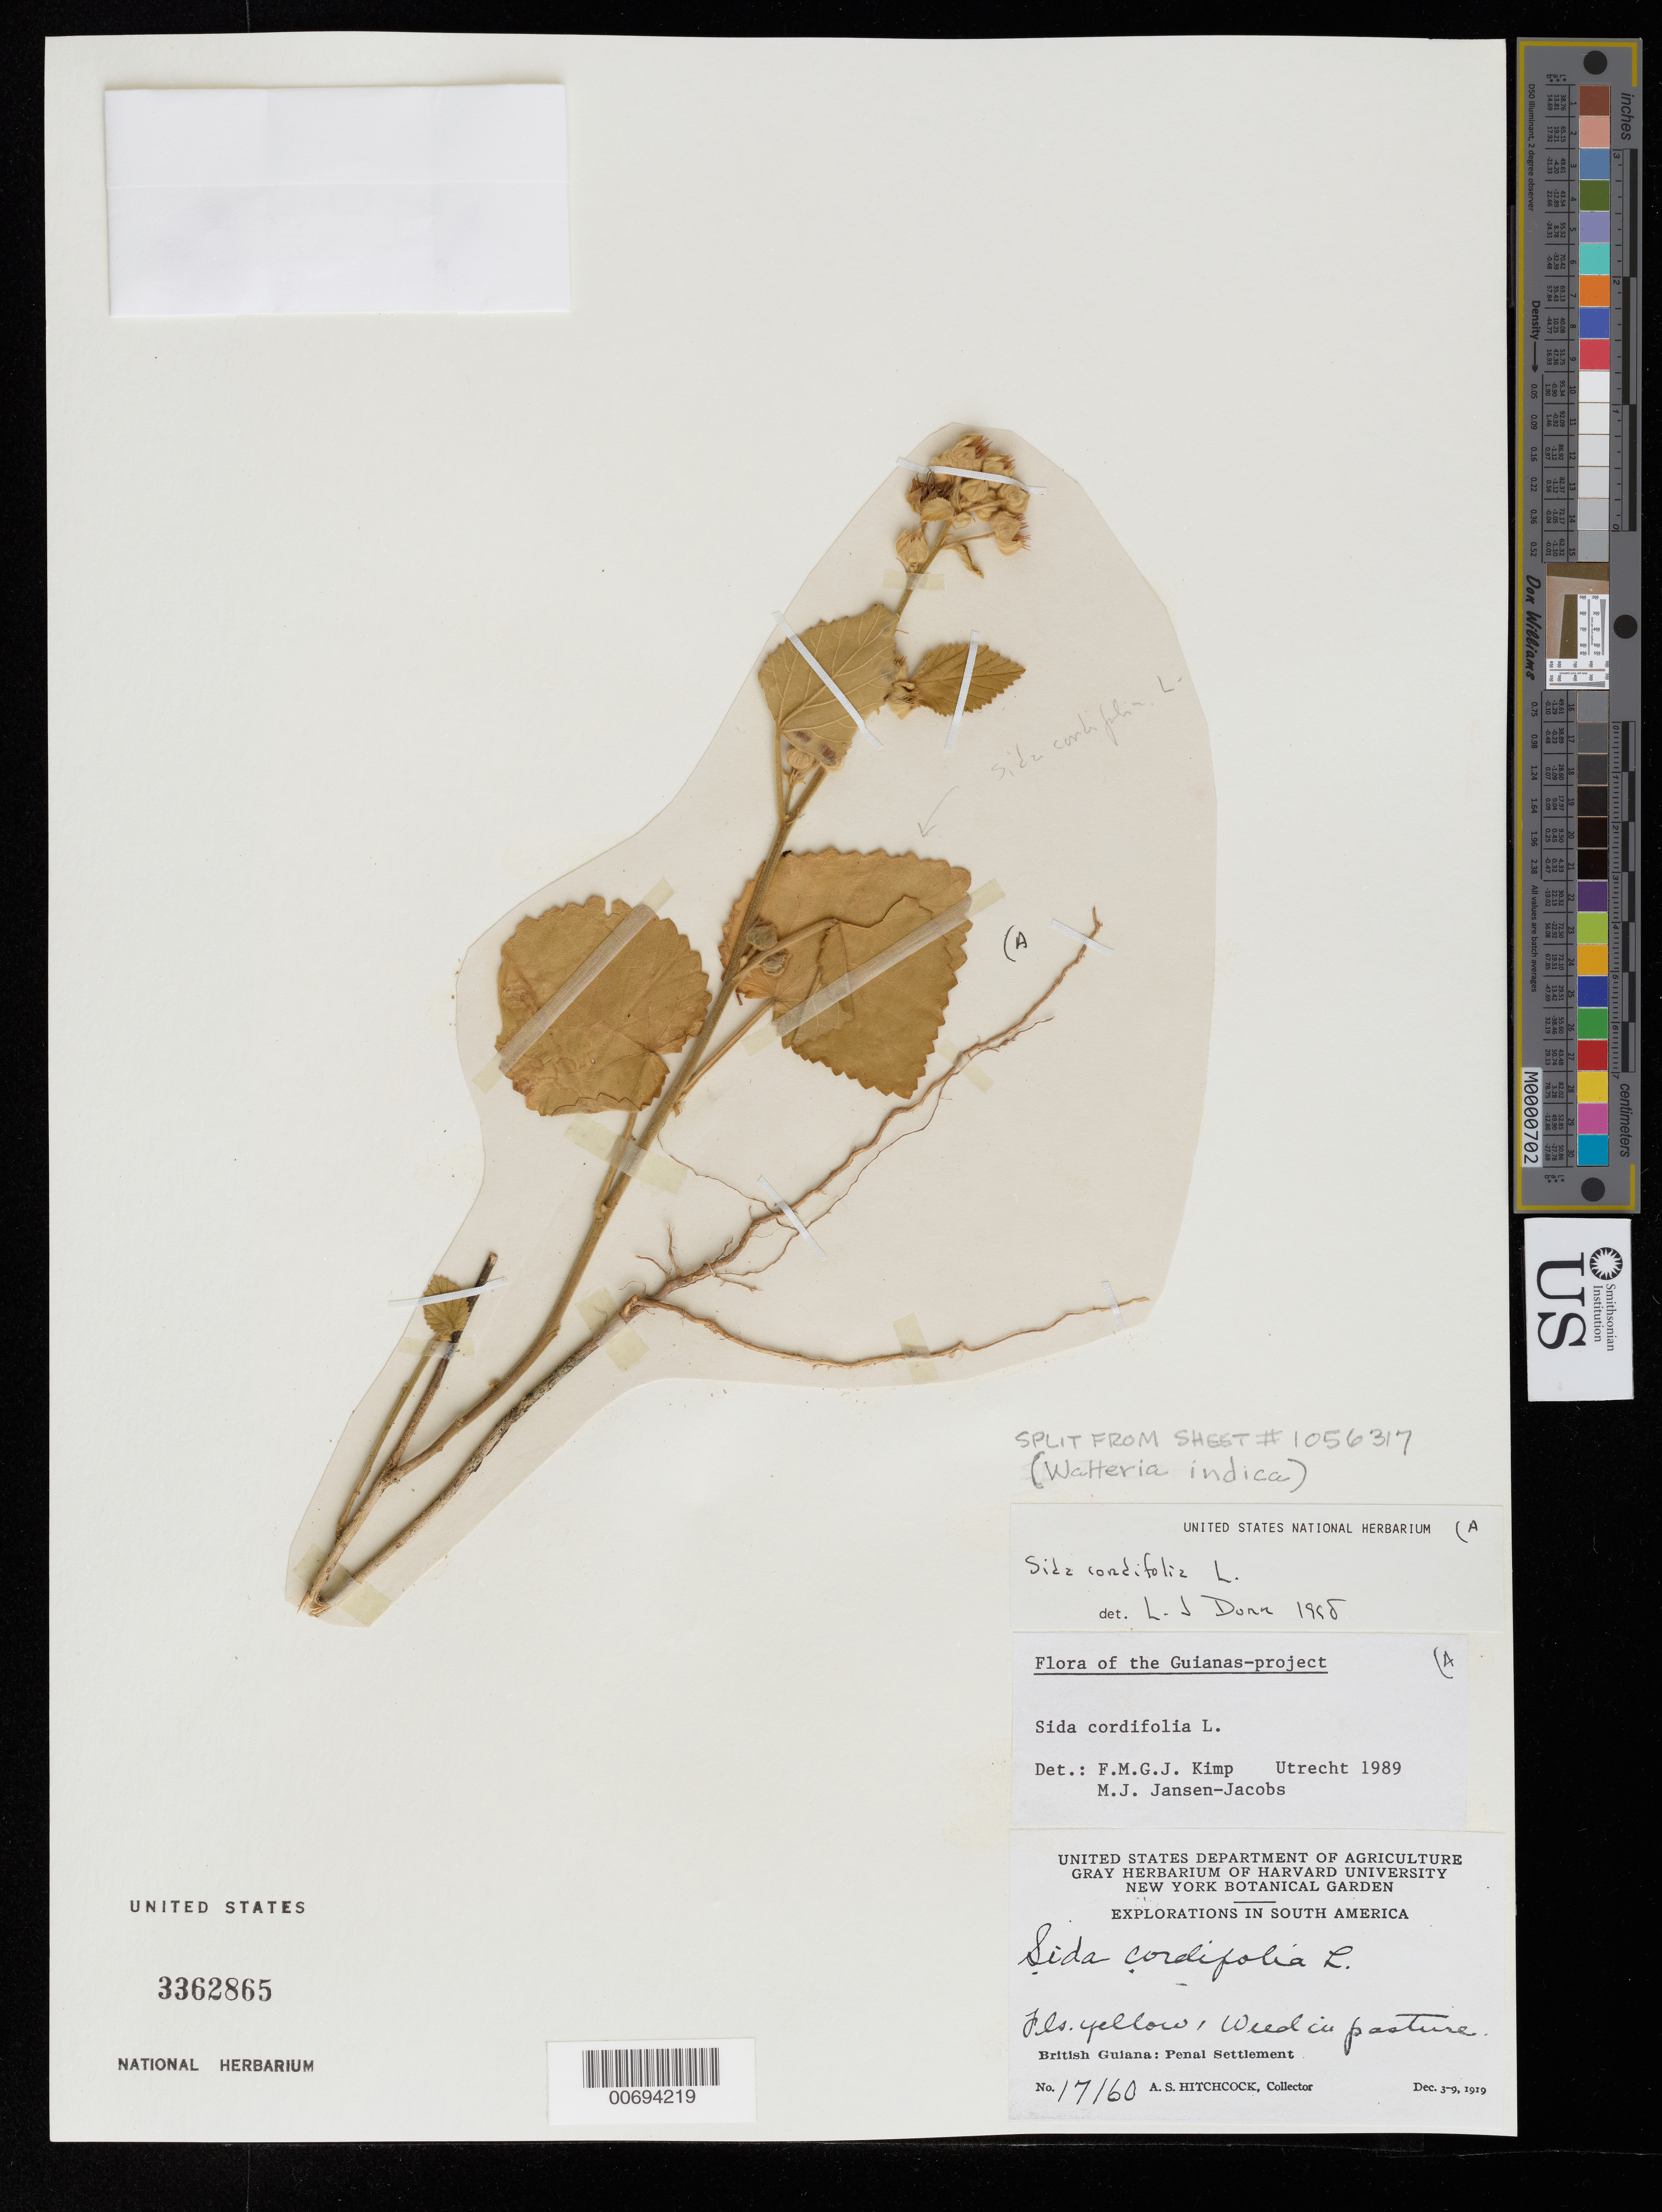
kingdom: Plantae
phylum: Tracheophyta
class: Magnoliopsida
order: Malvales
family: Malvaceae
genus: Sida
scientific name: Sida cordifolia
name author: L.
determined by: Dorr, L. J., (BOT), Smithsonian Institution - National Museum of Natural History (UNITED STATES)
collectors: A. S. Hitchcock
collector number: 17160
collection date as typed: Dec. 3-9, 1919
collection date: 1919-12-03/1919-12-09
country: Guyana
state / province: Cuyuni-Mazaruni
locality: Penal Settlement, on W side of Essequibo River, near mouth of Mazaruni River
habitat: Pasture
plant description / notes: Split from USNM 1056317; BC 00695553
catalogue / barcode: US 3362865